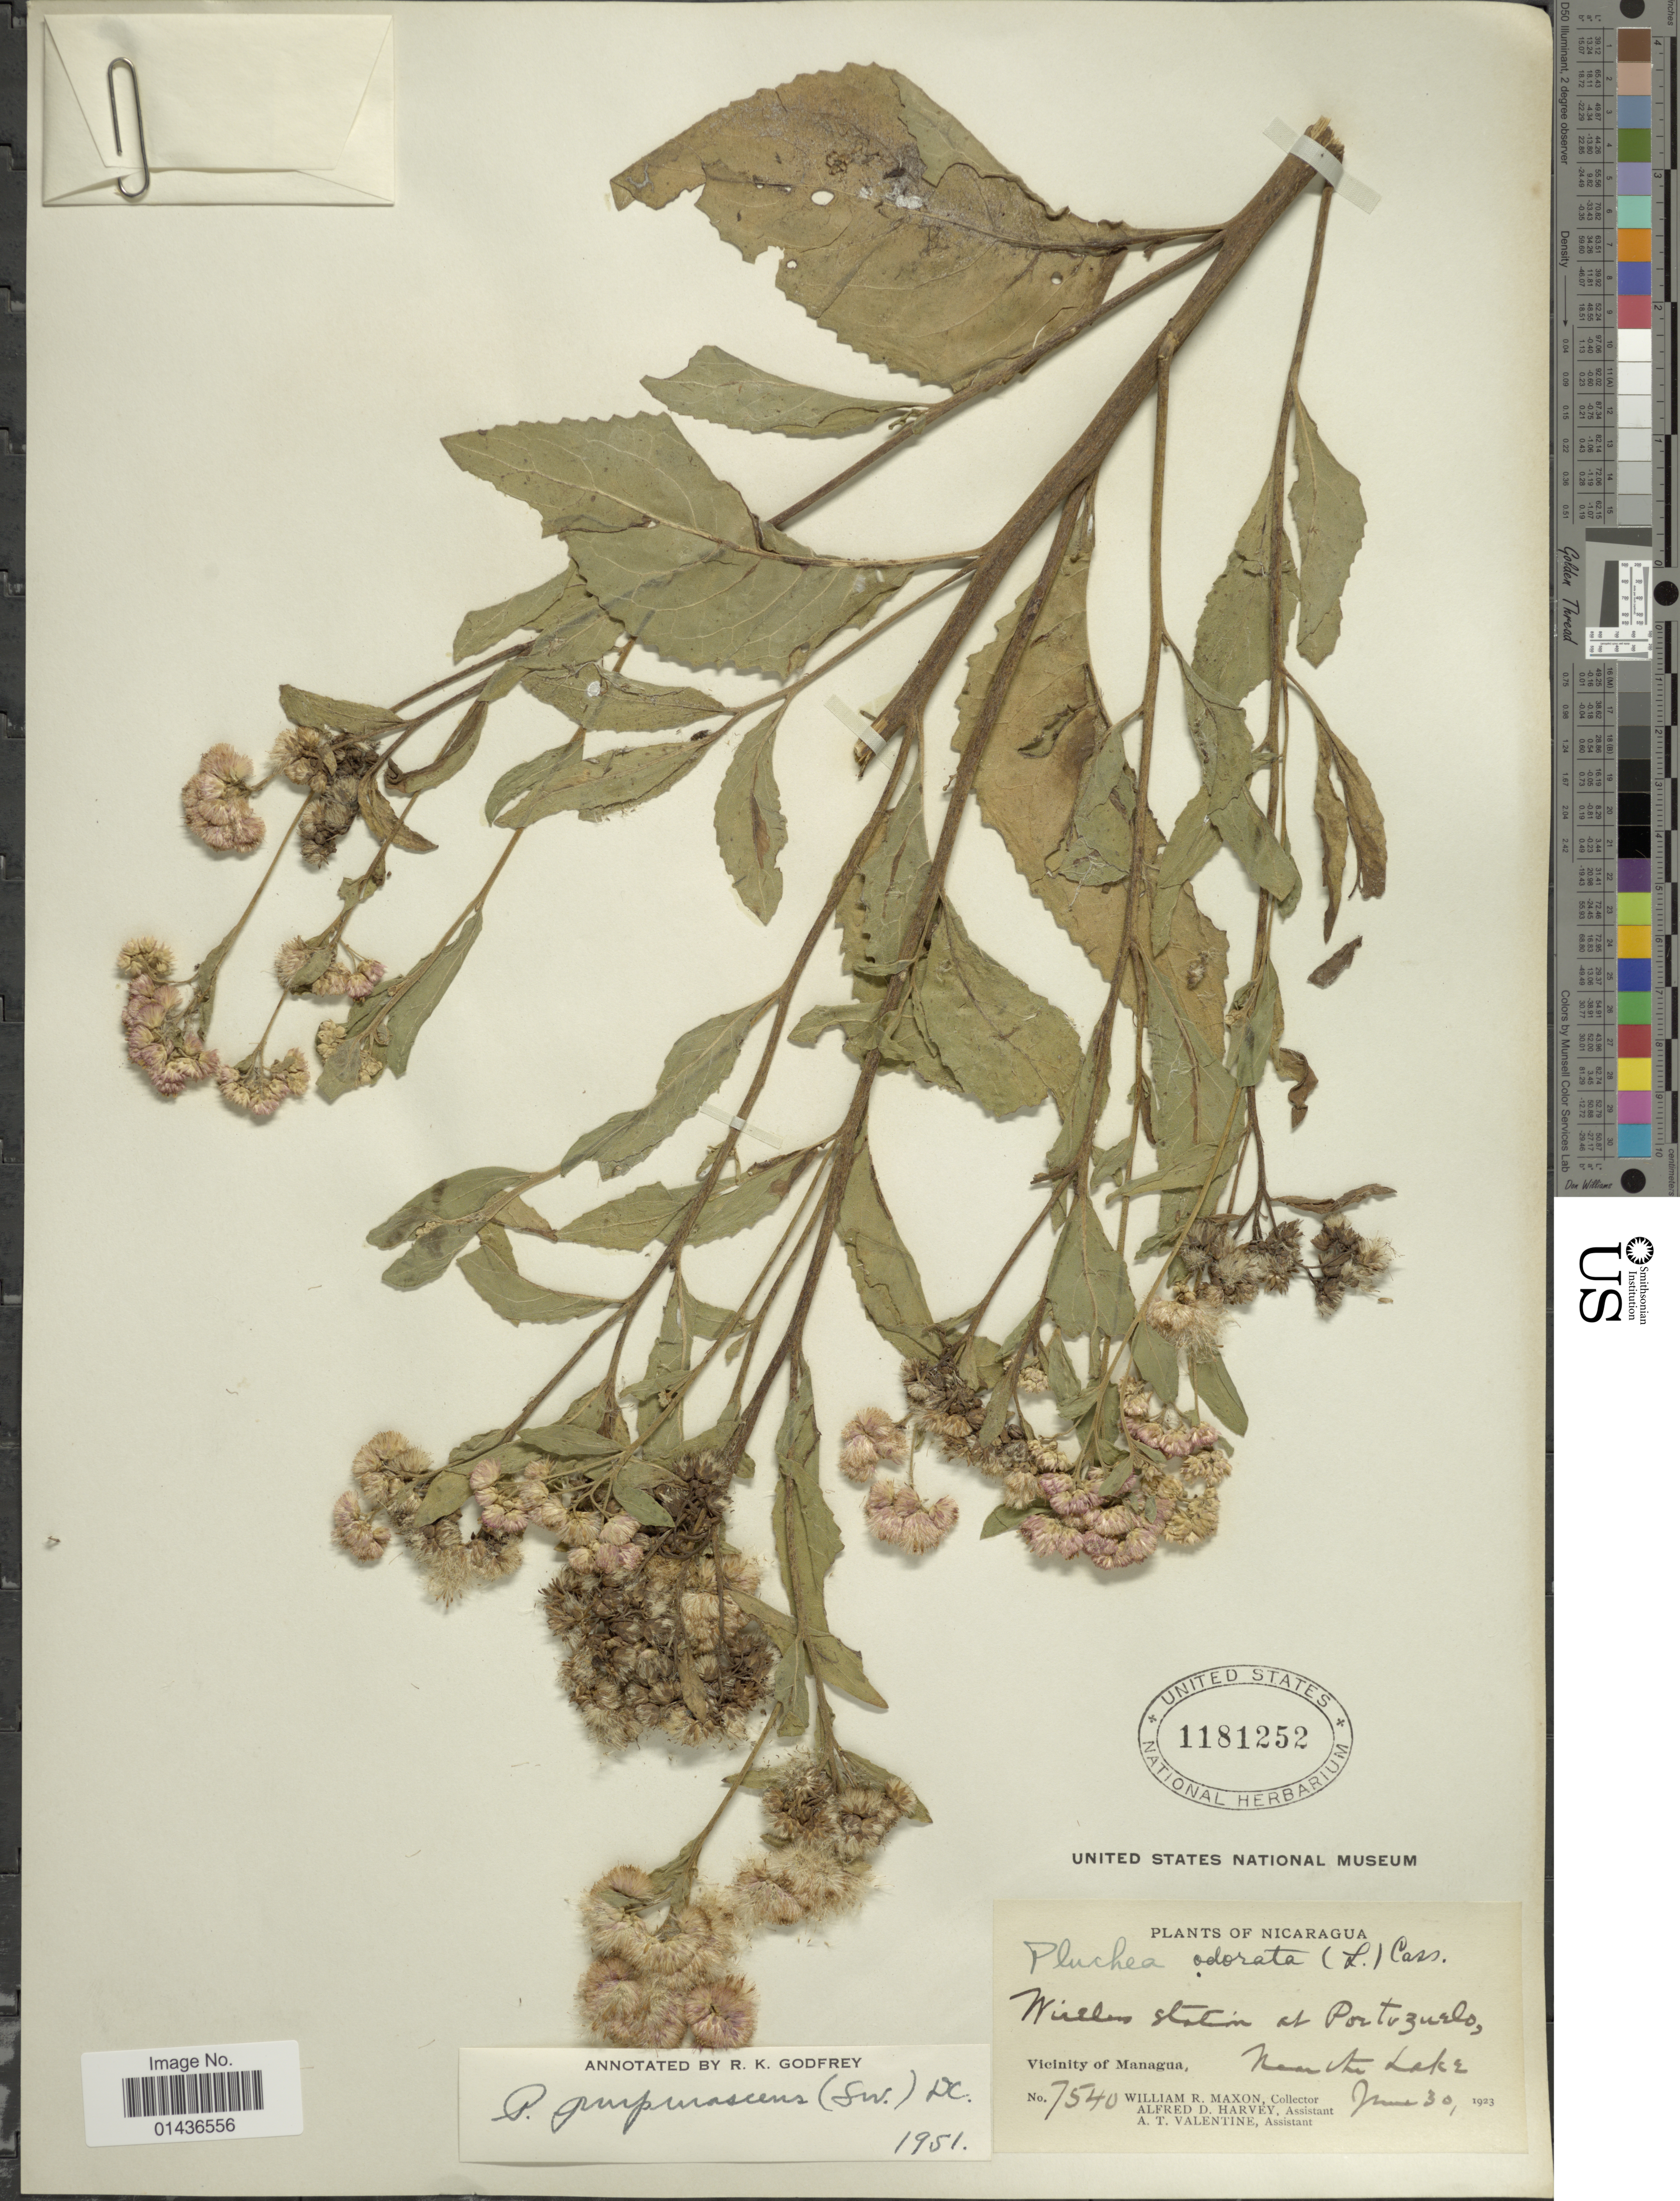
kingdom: Plantae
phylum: Tracheophyta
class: Magnoliopsida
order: Asterales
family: Asteraceae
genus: Pluchea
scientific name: Pluchea odorata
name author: (L.) Cass.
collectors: W. R. Maxon, A. D. Harvey & A. Valentine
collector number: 7540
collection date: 1923-06-30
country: Nicaragua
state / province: Managua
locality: Nirales Station at Portozuelo, near the Lake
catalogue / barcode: US 1181252